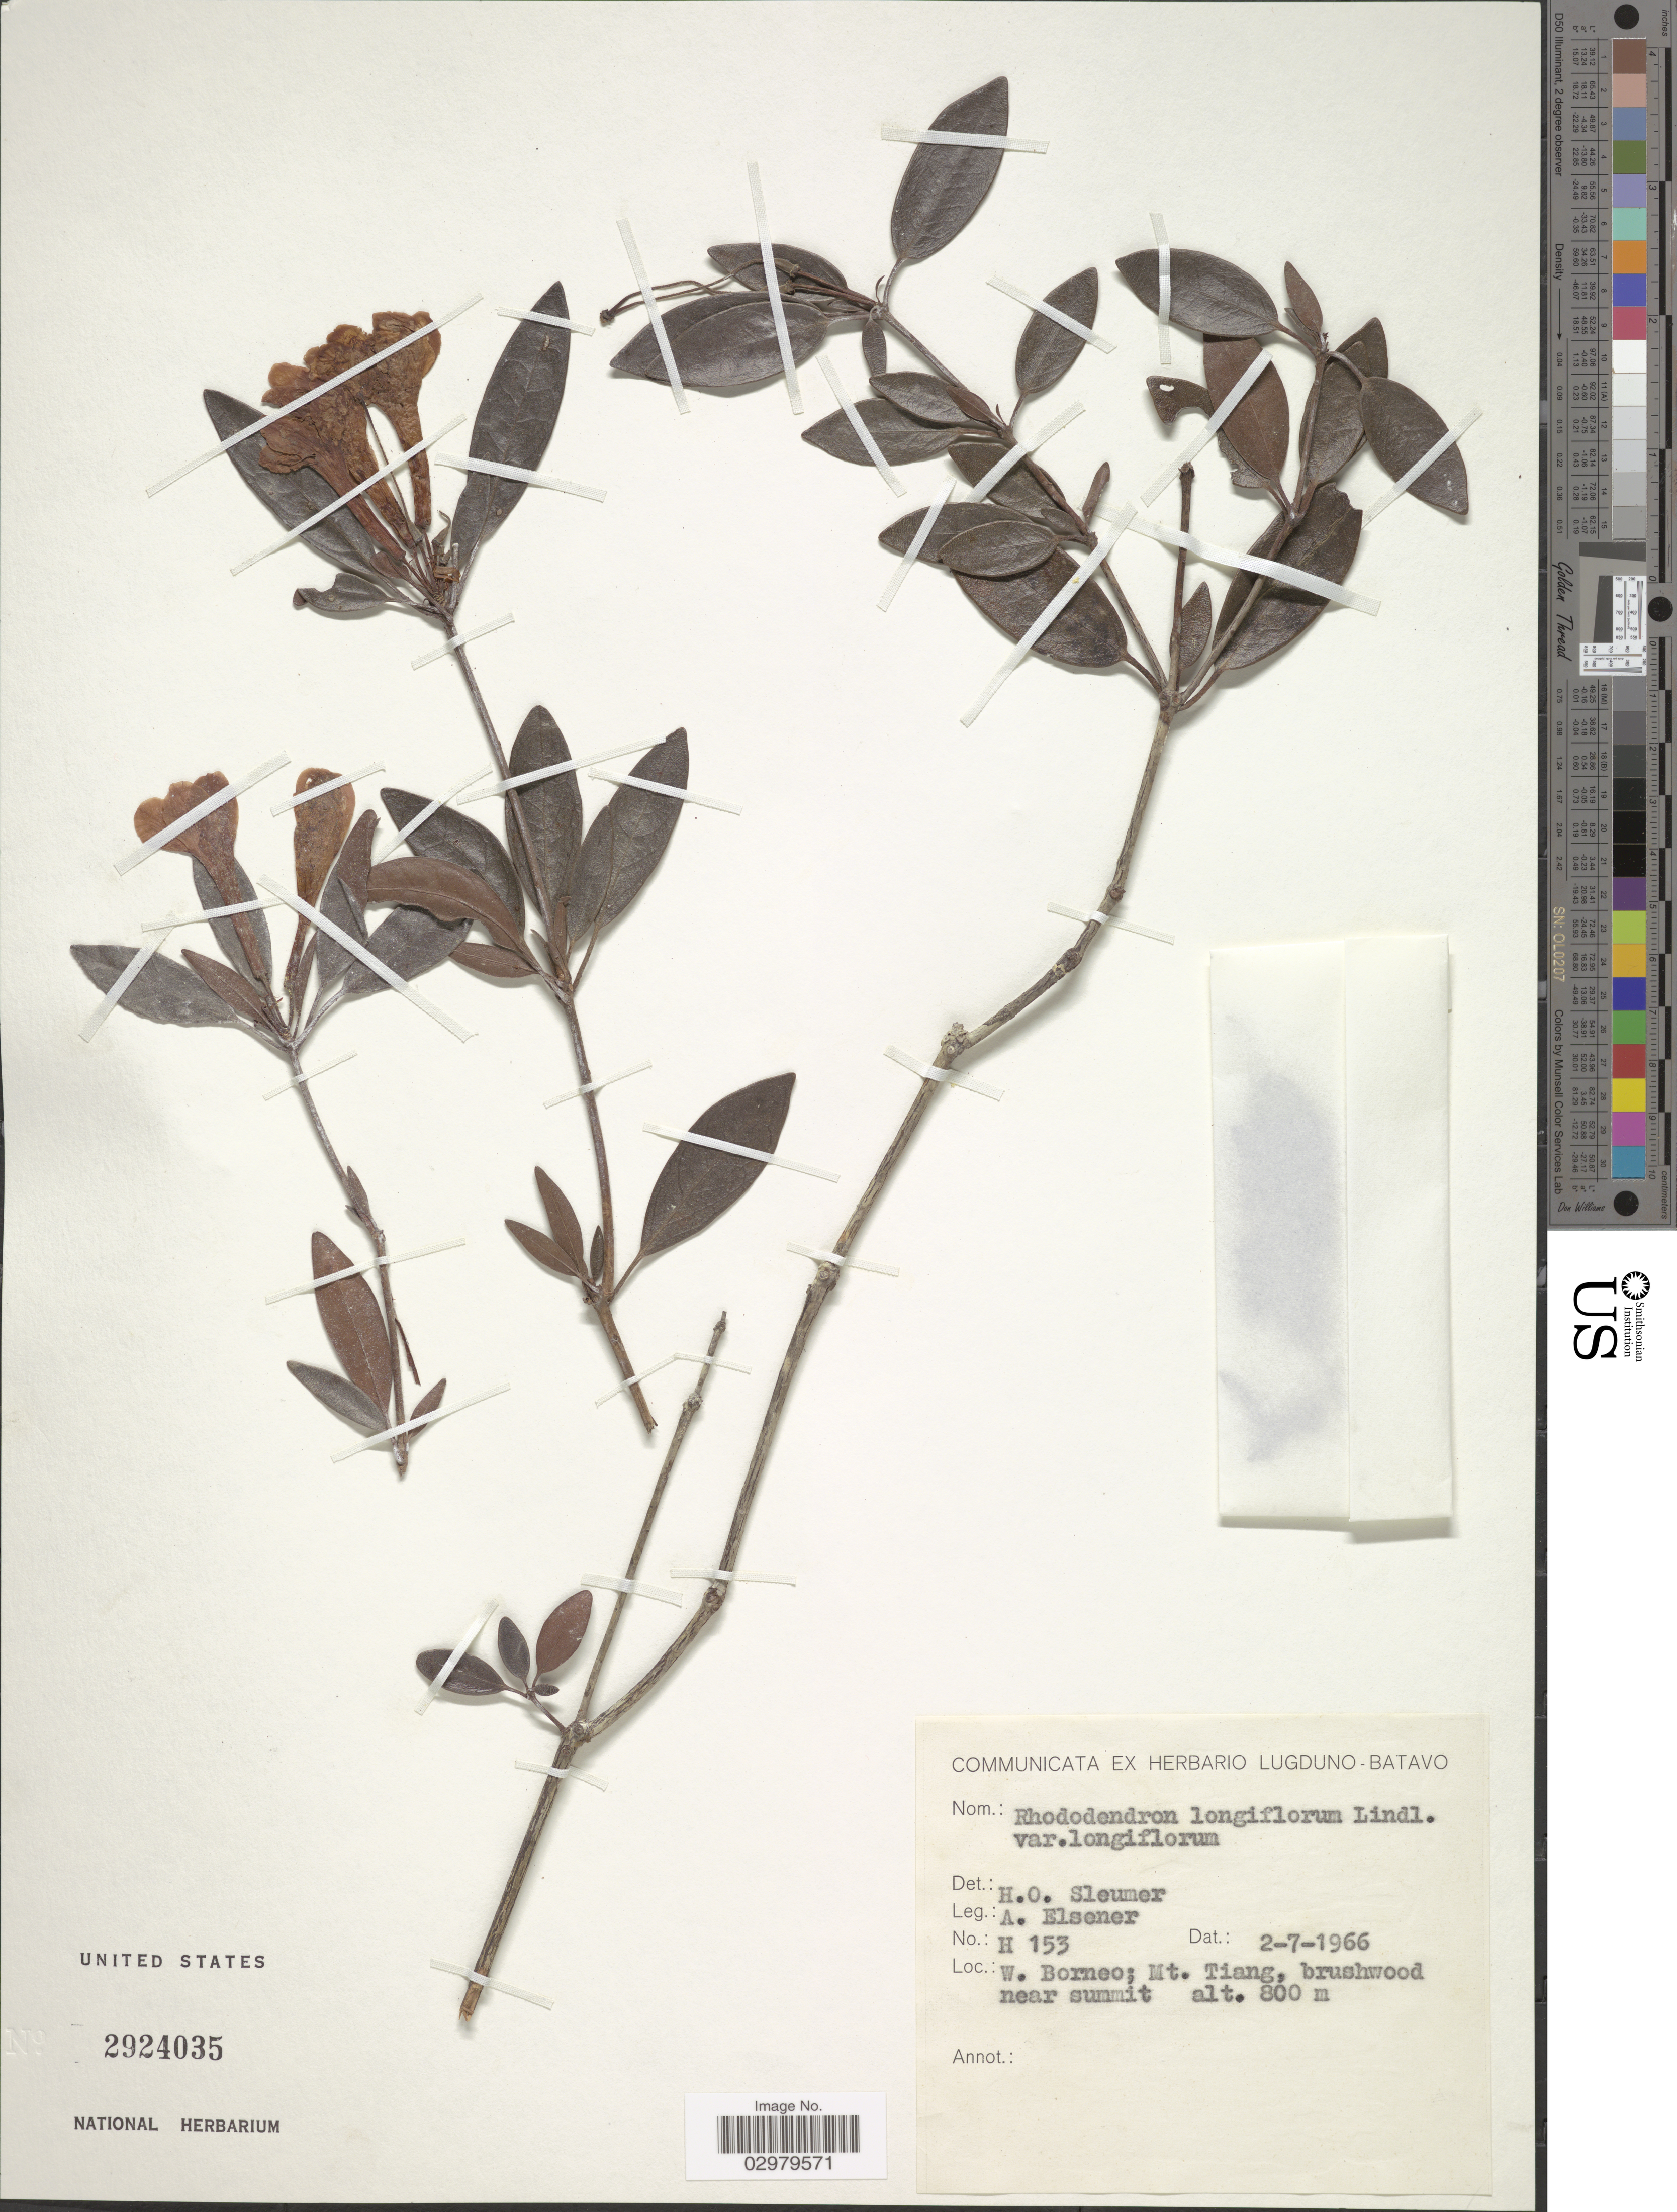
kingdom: Plantae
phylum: Tracheophyta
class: Magnoliopsida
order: Ericales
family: Ericaceae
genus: Rhododendron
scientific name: Rhododendron longiflorum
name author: Lindl.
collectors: A. Elsener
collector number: H153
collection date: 1966-07-02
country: Malaysia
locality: W. Borneo; Mt. Tiang, brushwood near summit.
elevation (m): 800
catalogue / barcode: US 2924035